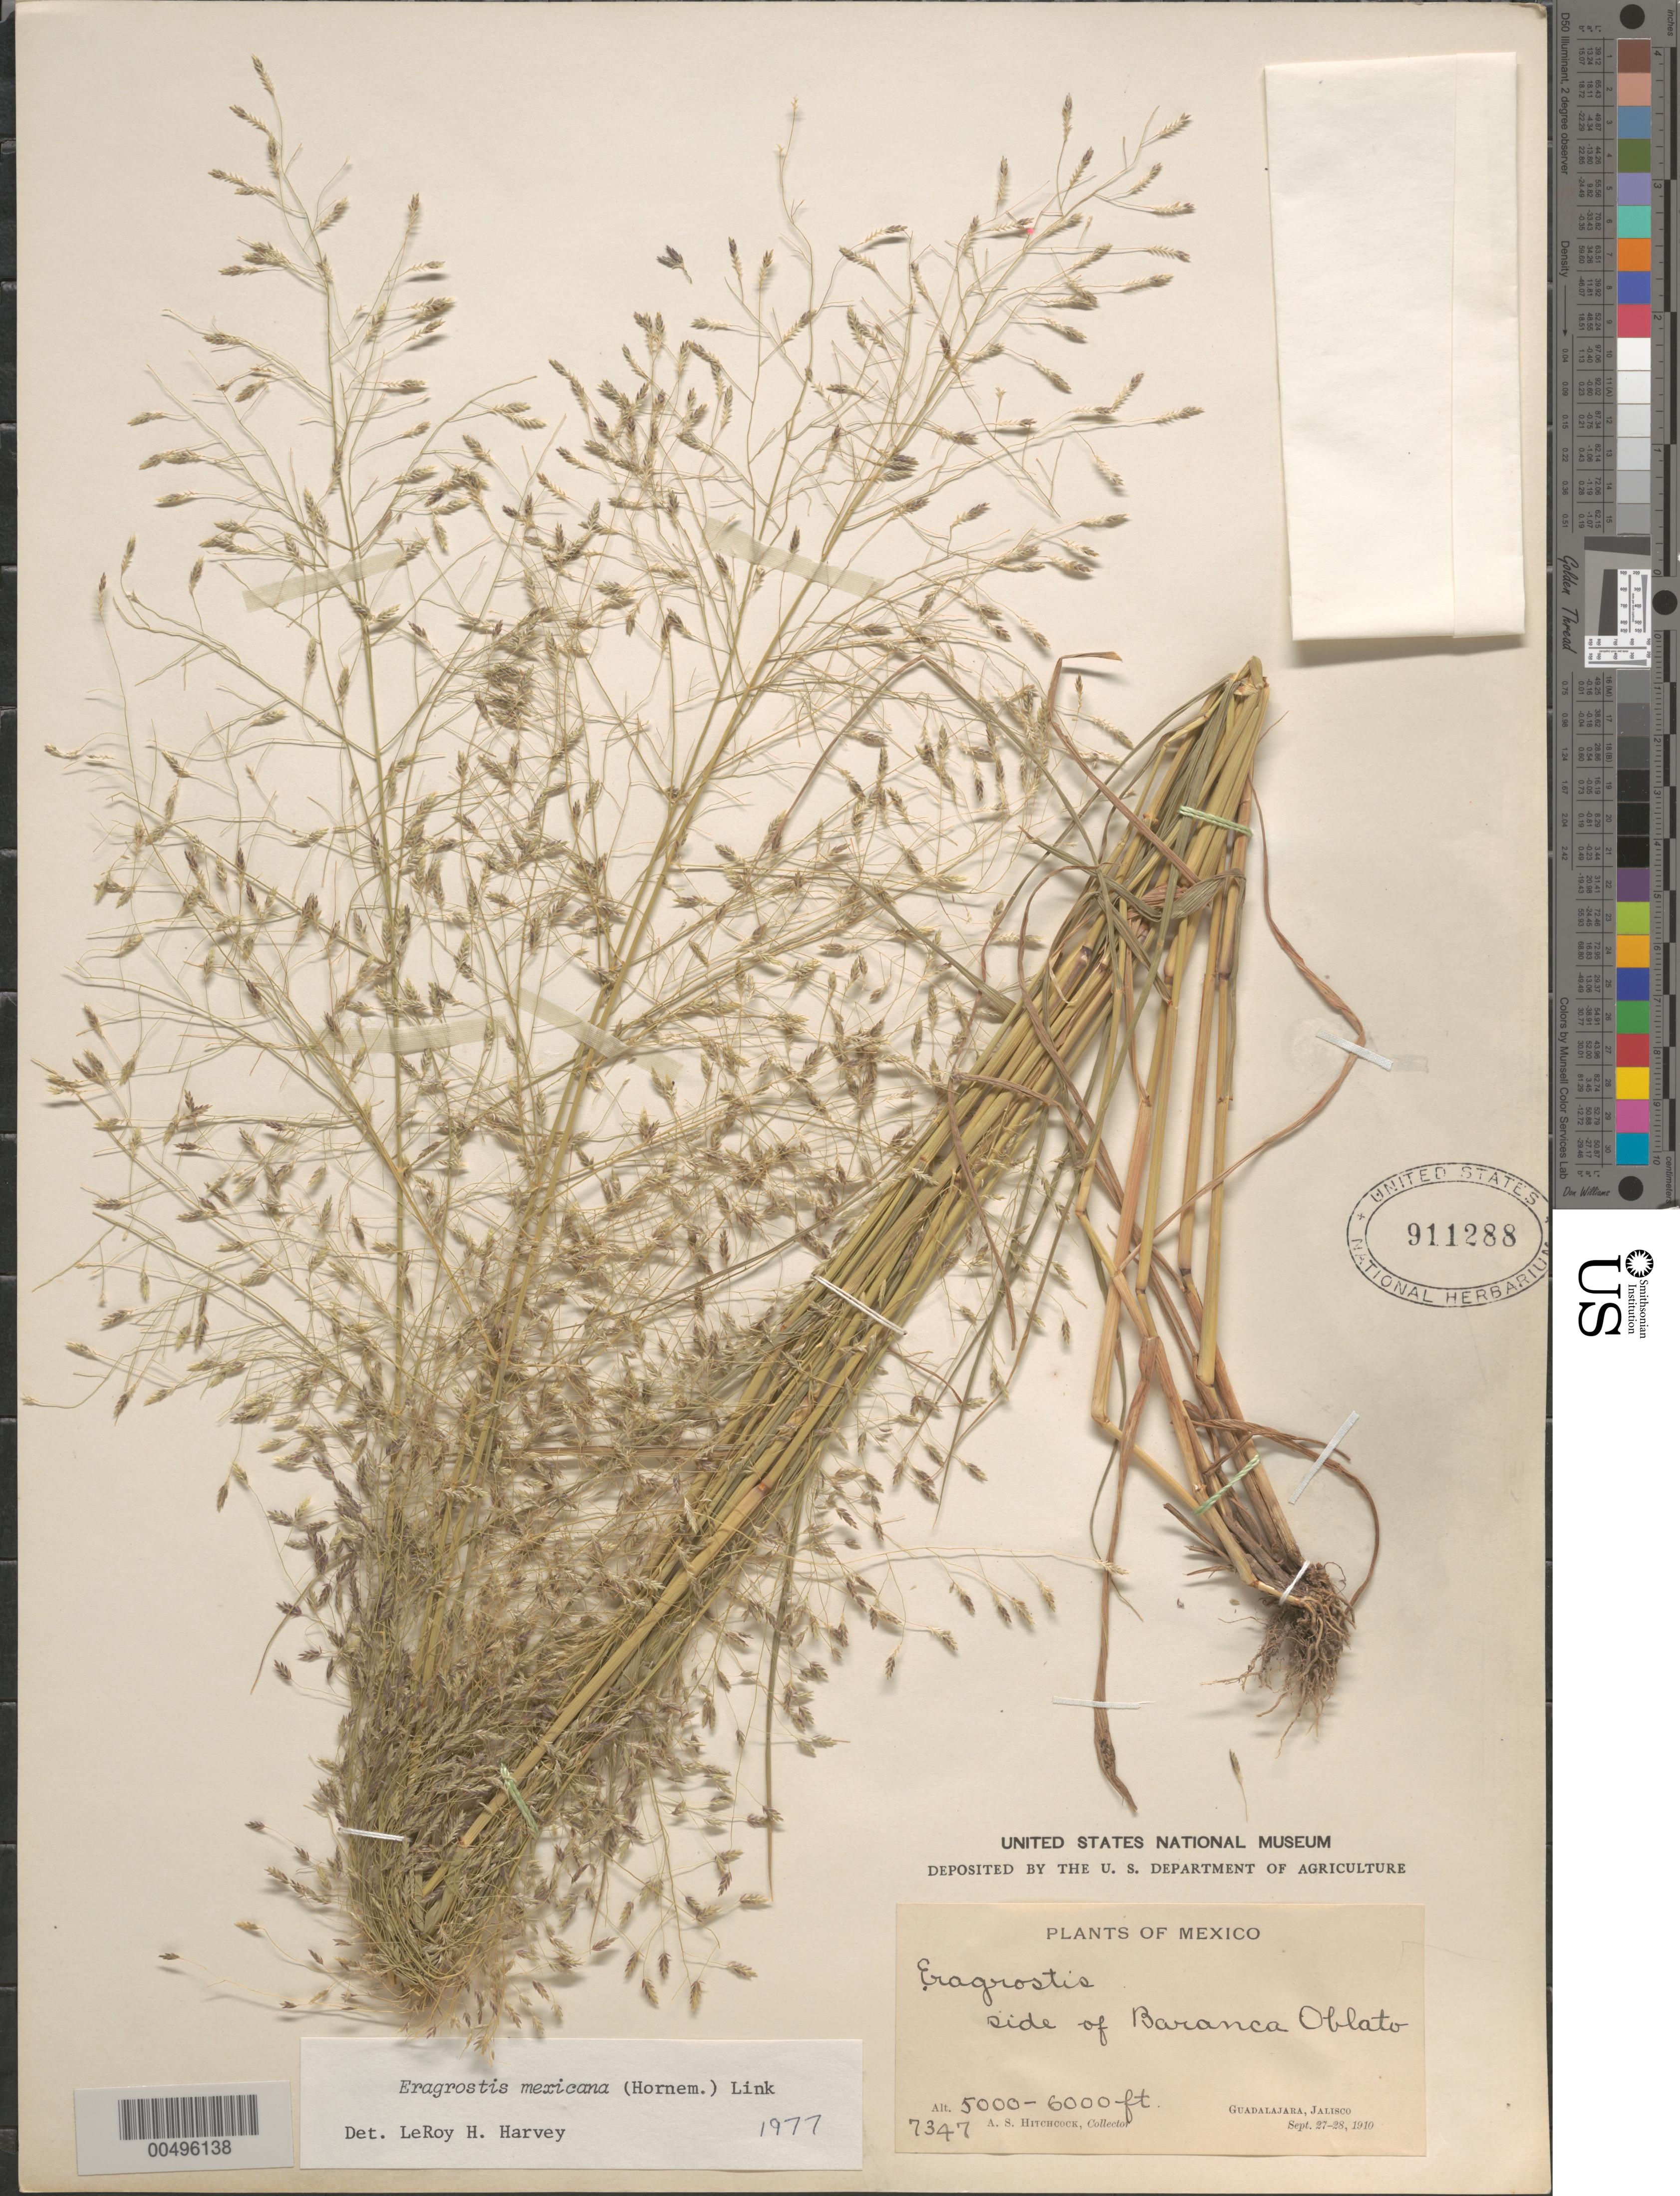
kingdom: Plantae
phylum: Tracheophyta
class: Liliopsida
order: Poales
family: Poaceae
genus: Eragrostis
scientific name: Eragrostis mexicana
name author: (Hornem.) Link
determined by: Harvey, L. H.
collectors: A. S. Hitchcock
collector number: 7347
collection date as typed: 27 Sep 1910 to 28 Sep 1910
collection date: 1910-09-27/1910-09-28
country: Mexico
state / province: Jalisco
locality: Guadalajara, side of Baranca Oblato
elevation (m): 5000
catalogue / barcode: US 911288